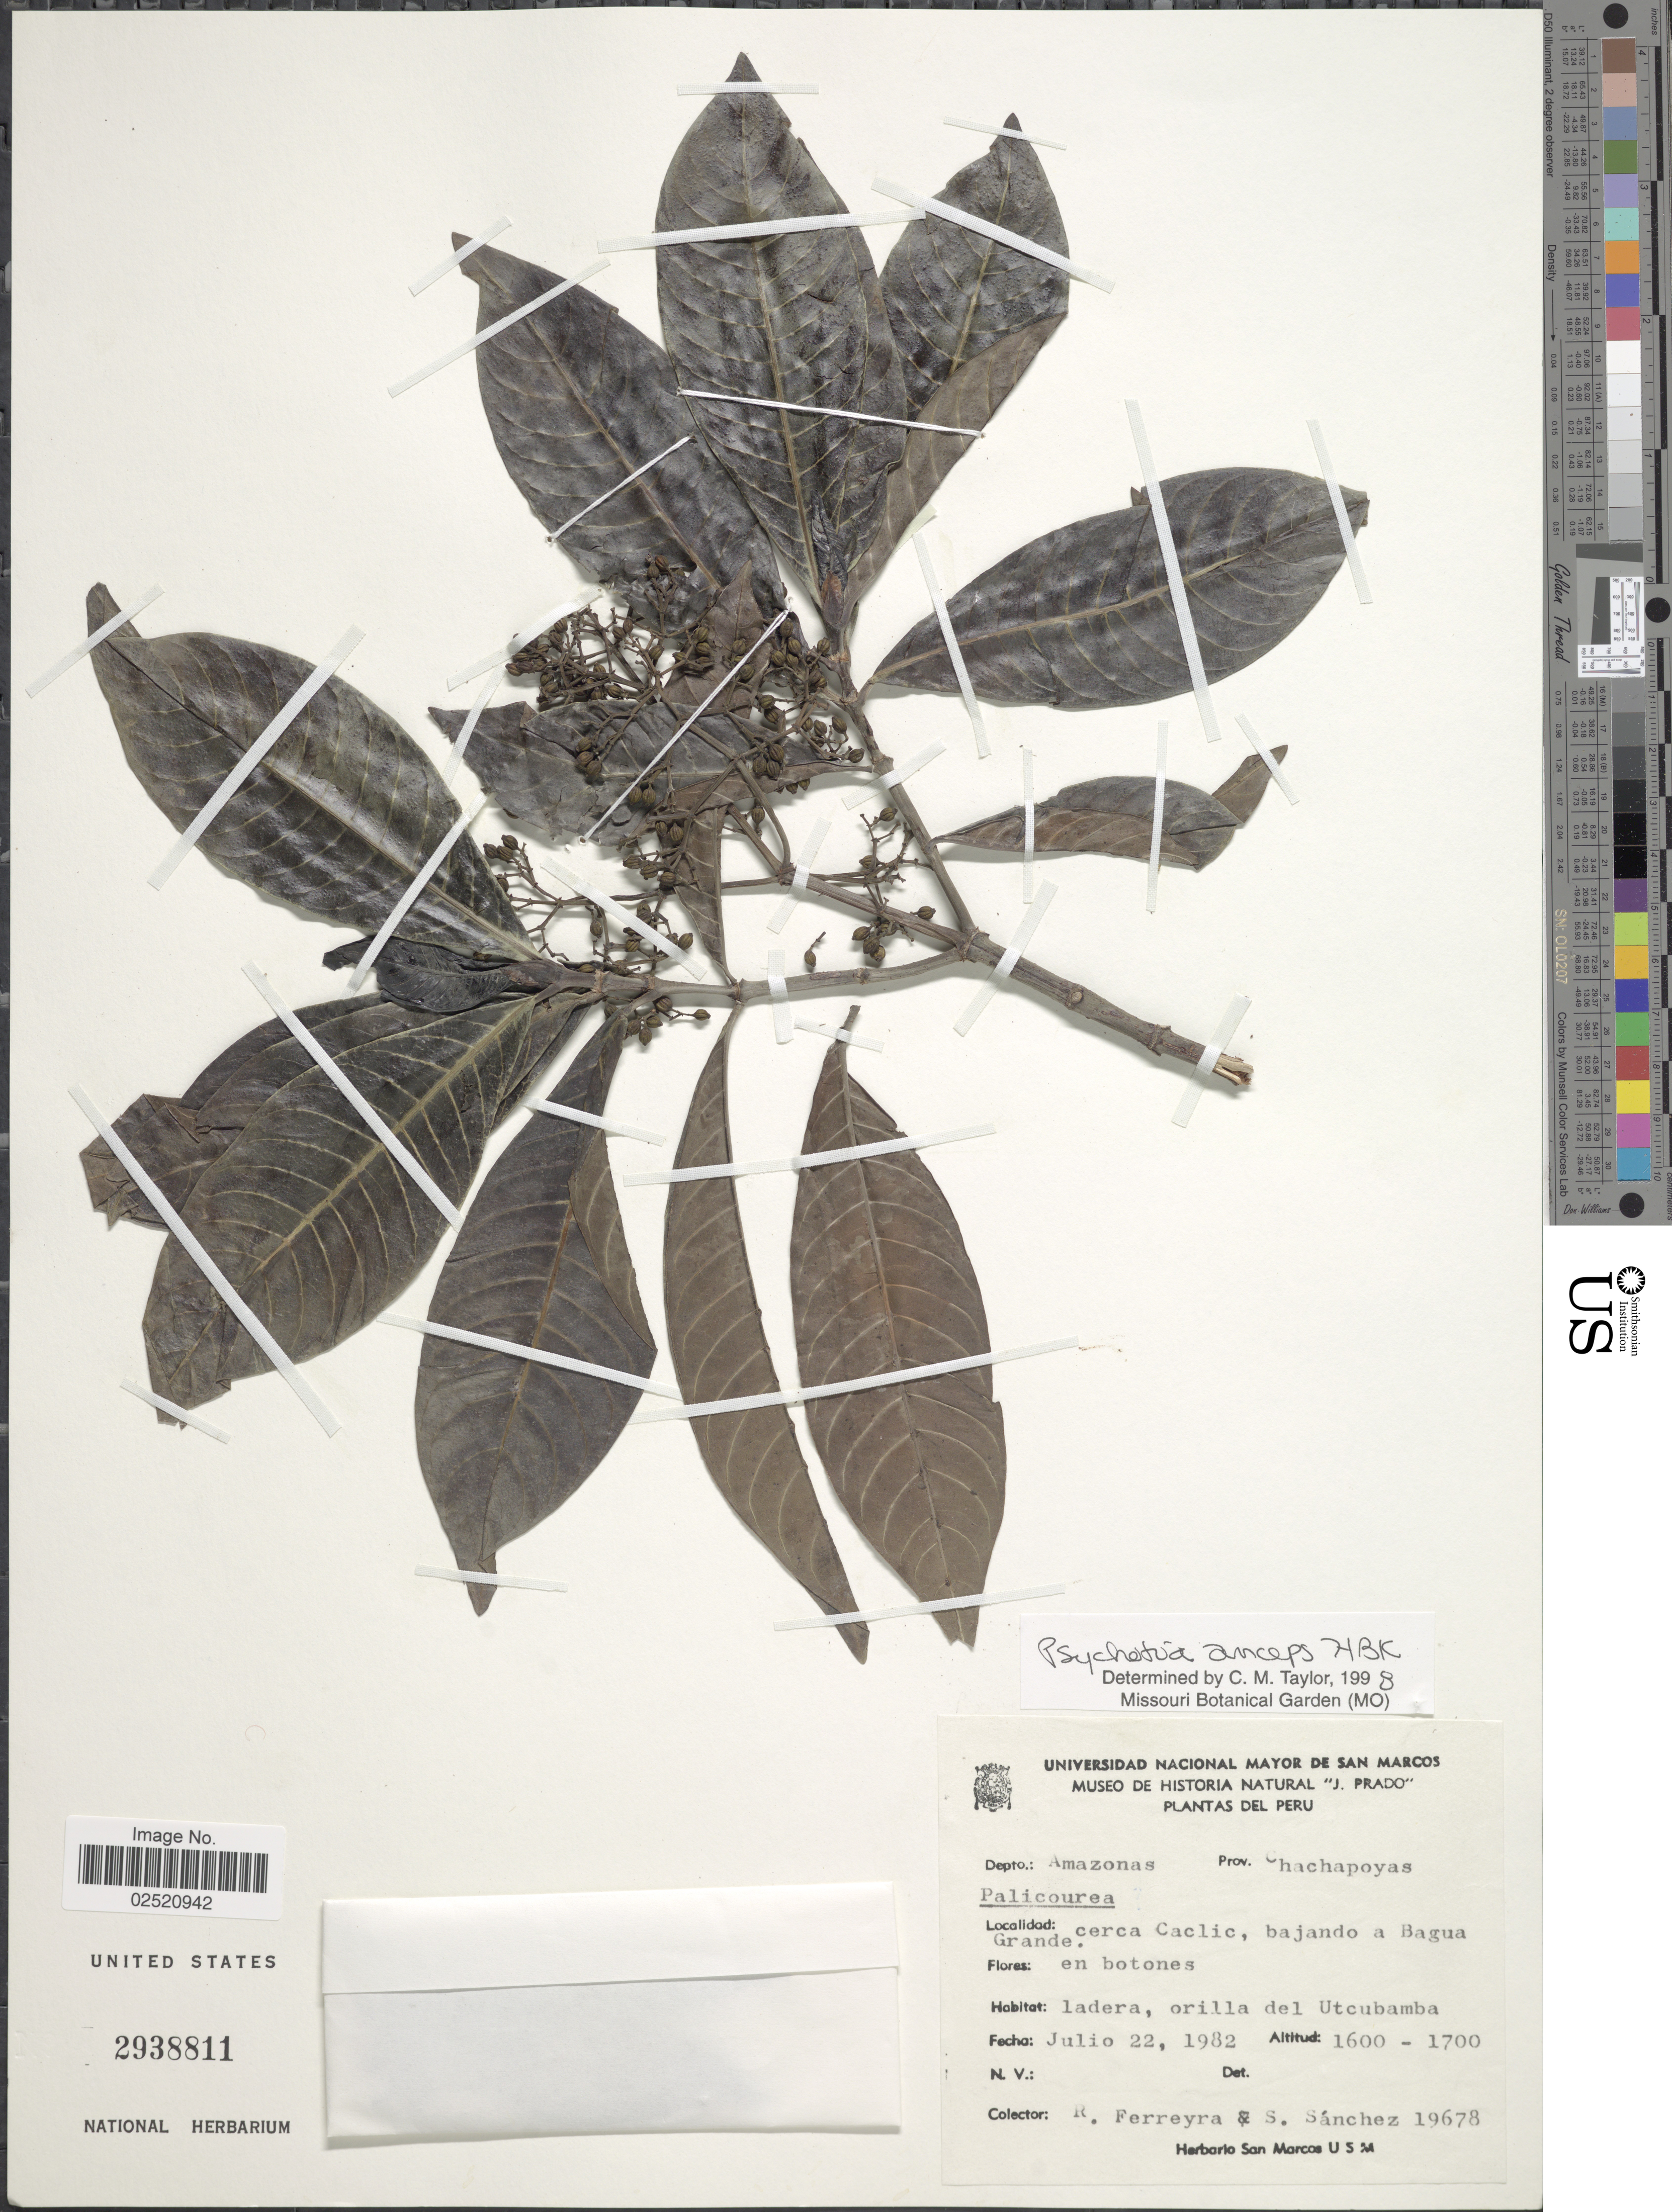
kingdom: Plantae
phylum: Tracheophyta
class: Magnoliopsida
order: Gentianales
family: Rubiaceae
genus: Psychotria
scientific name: Psychotria anceps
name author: Kunth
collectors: R. A. Ferreyra & S. Sanchez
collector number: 19678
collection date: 1982-07-22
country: Peru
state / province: Amazonas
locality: Prov. Chachapoyas, cerca Caclic, bajando a Bagua Grande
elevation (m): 1600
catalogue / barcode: US 2938811